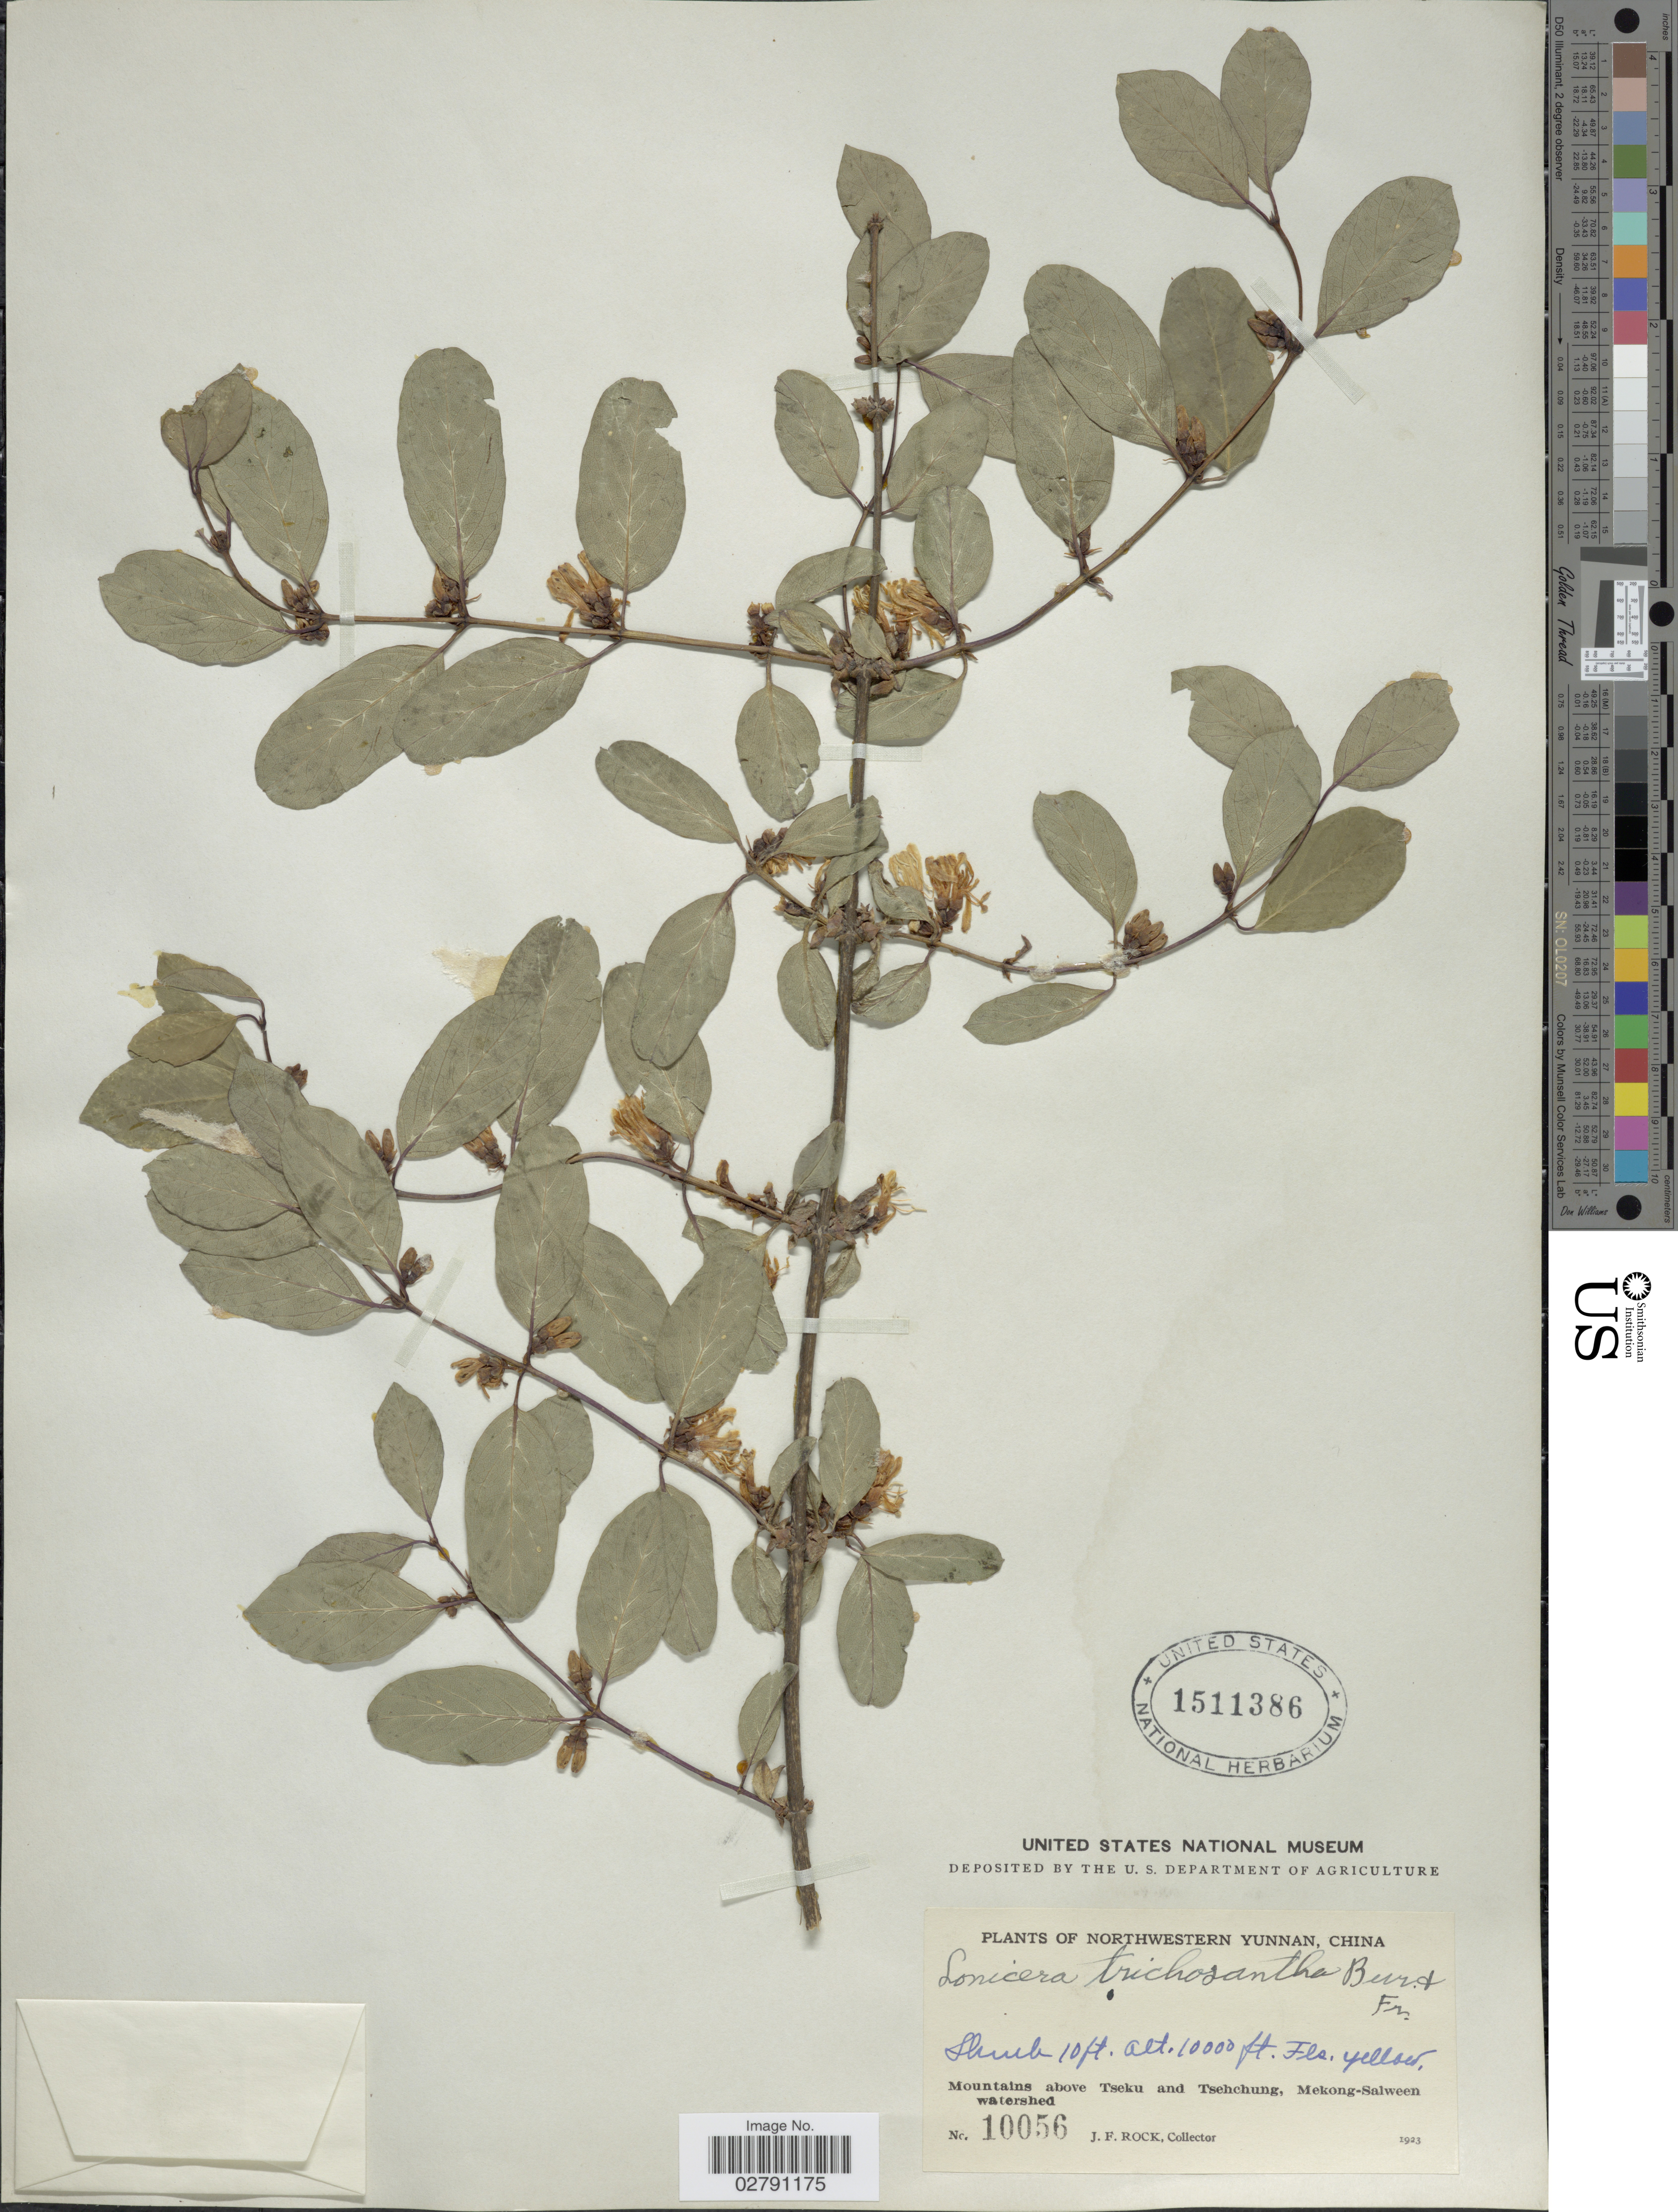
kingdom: Plantae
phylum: Tracheophyta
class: Magnoliopsida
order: Dipsacales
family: Caprifoliaceae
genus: Lonicera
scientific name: Lonicera trichosantha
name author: Bureau & Franch.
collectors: J. Rock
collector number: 10056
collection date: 1923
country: China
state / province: Yunnan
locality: Northwestern Yunnan. Mountains above Tseku and Tsehchung, Mekong-Salween watershed.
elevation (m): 3048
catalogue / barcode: US 1511386